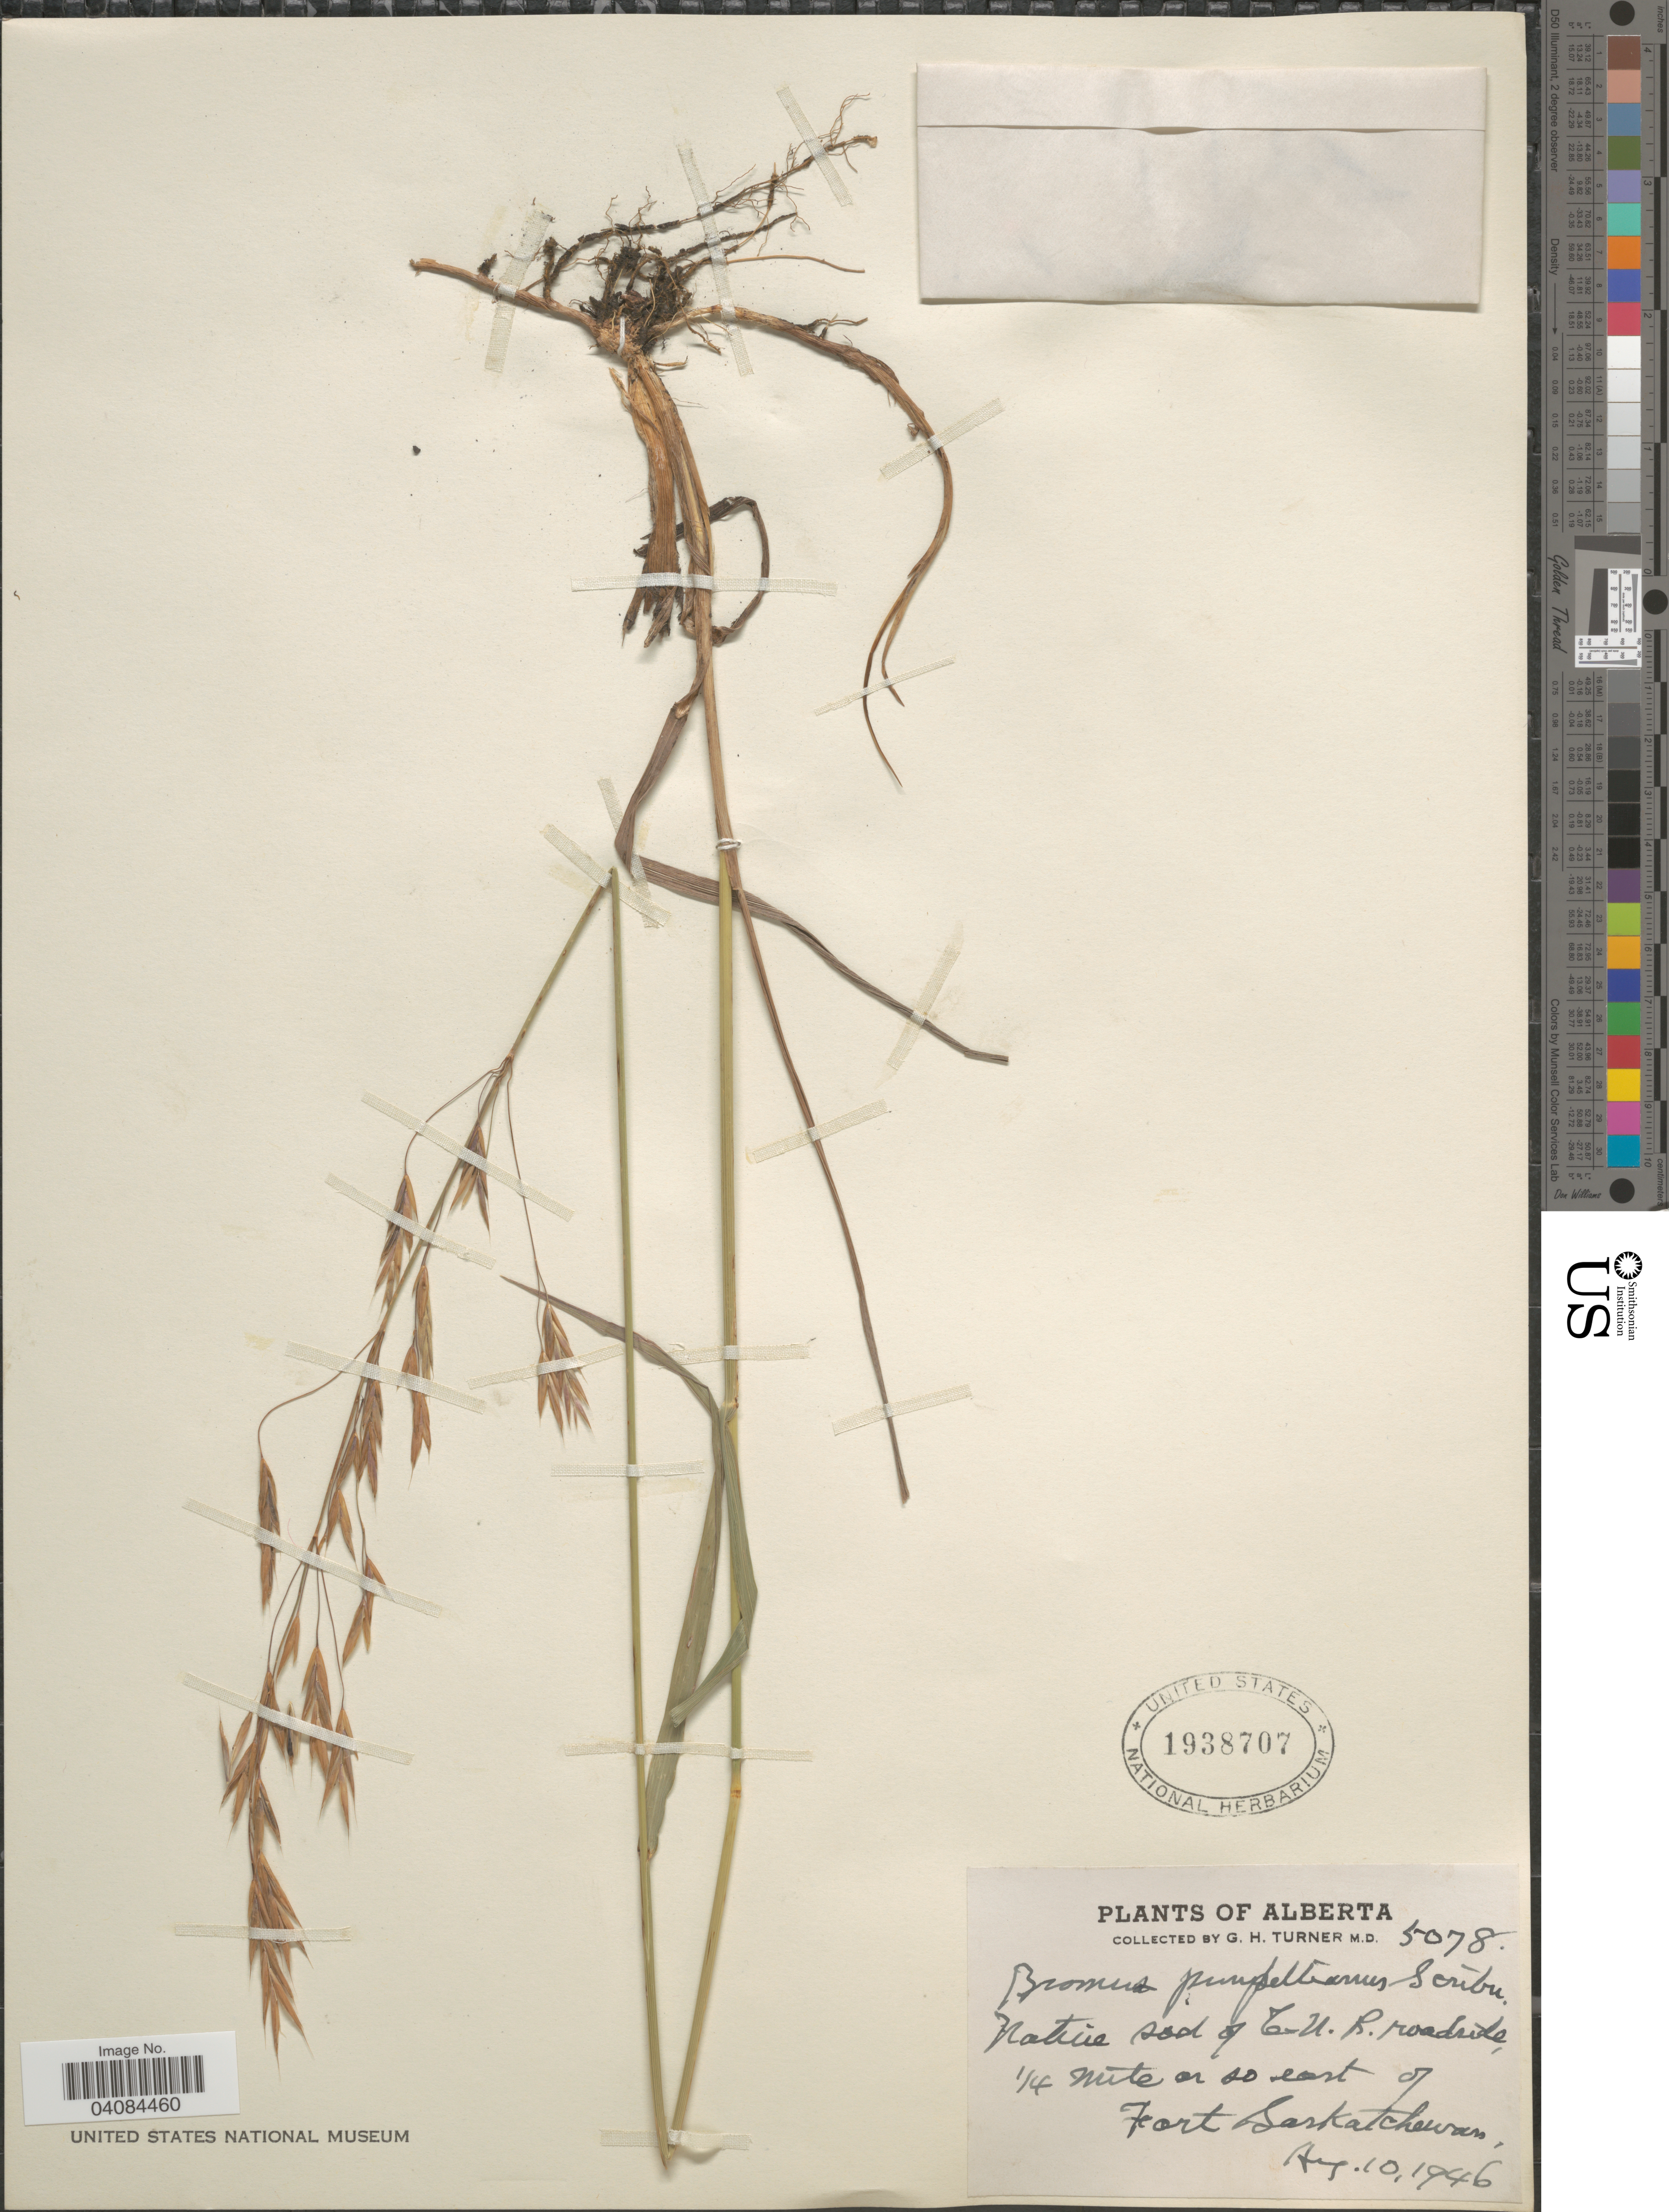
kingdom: Plantae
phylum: Tracheophyta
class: Liliopsida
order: Poales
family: Poaceae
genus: Bromus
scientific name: Bromus pumpellianus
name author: Scribn.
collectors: G. H. Turner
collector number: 5078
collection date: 1946-08-10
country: Canada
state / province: Alberta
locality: Native sod of C. U. R. roadside, ¼ mile or so east of Fort Saskatchewan.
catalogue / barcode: US 1938707